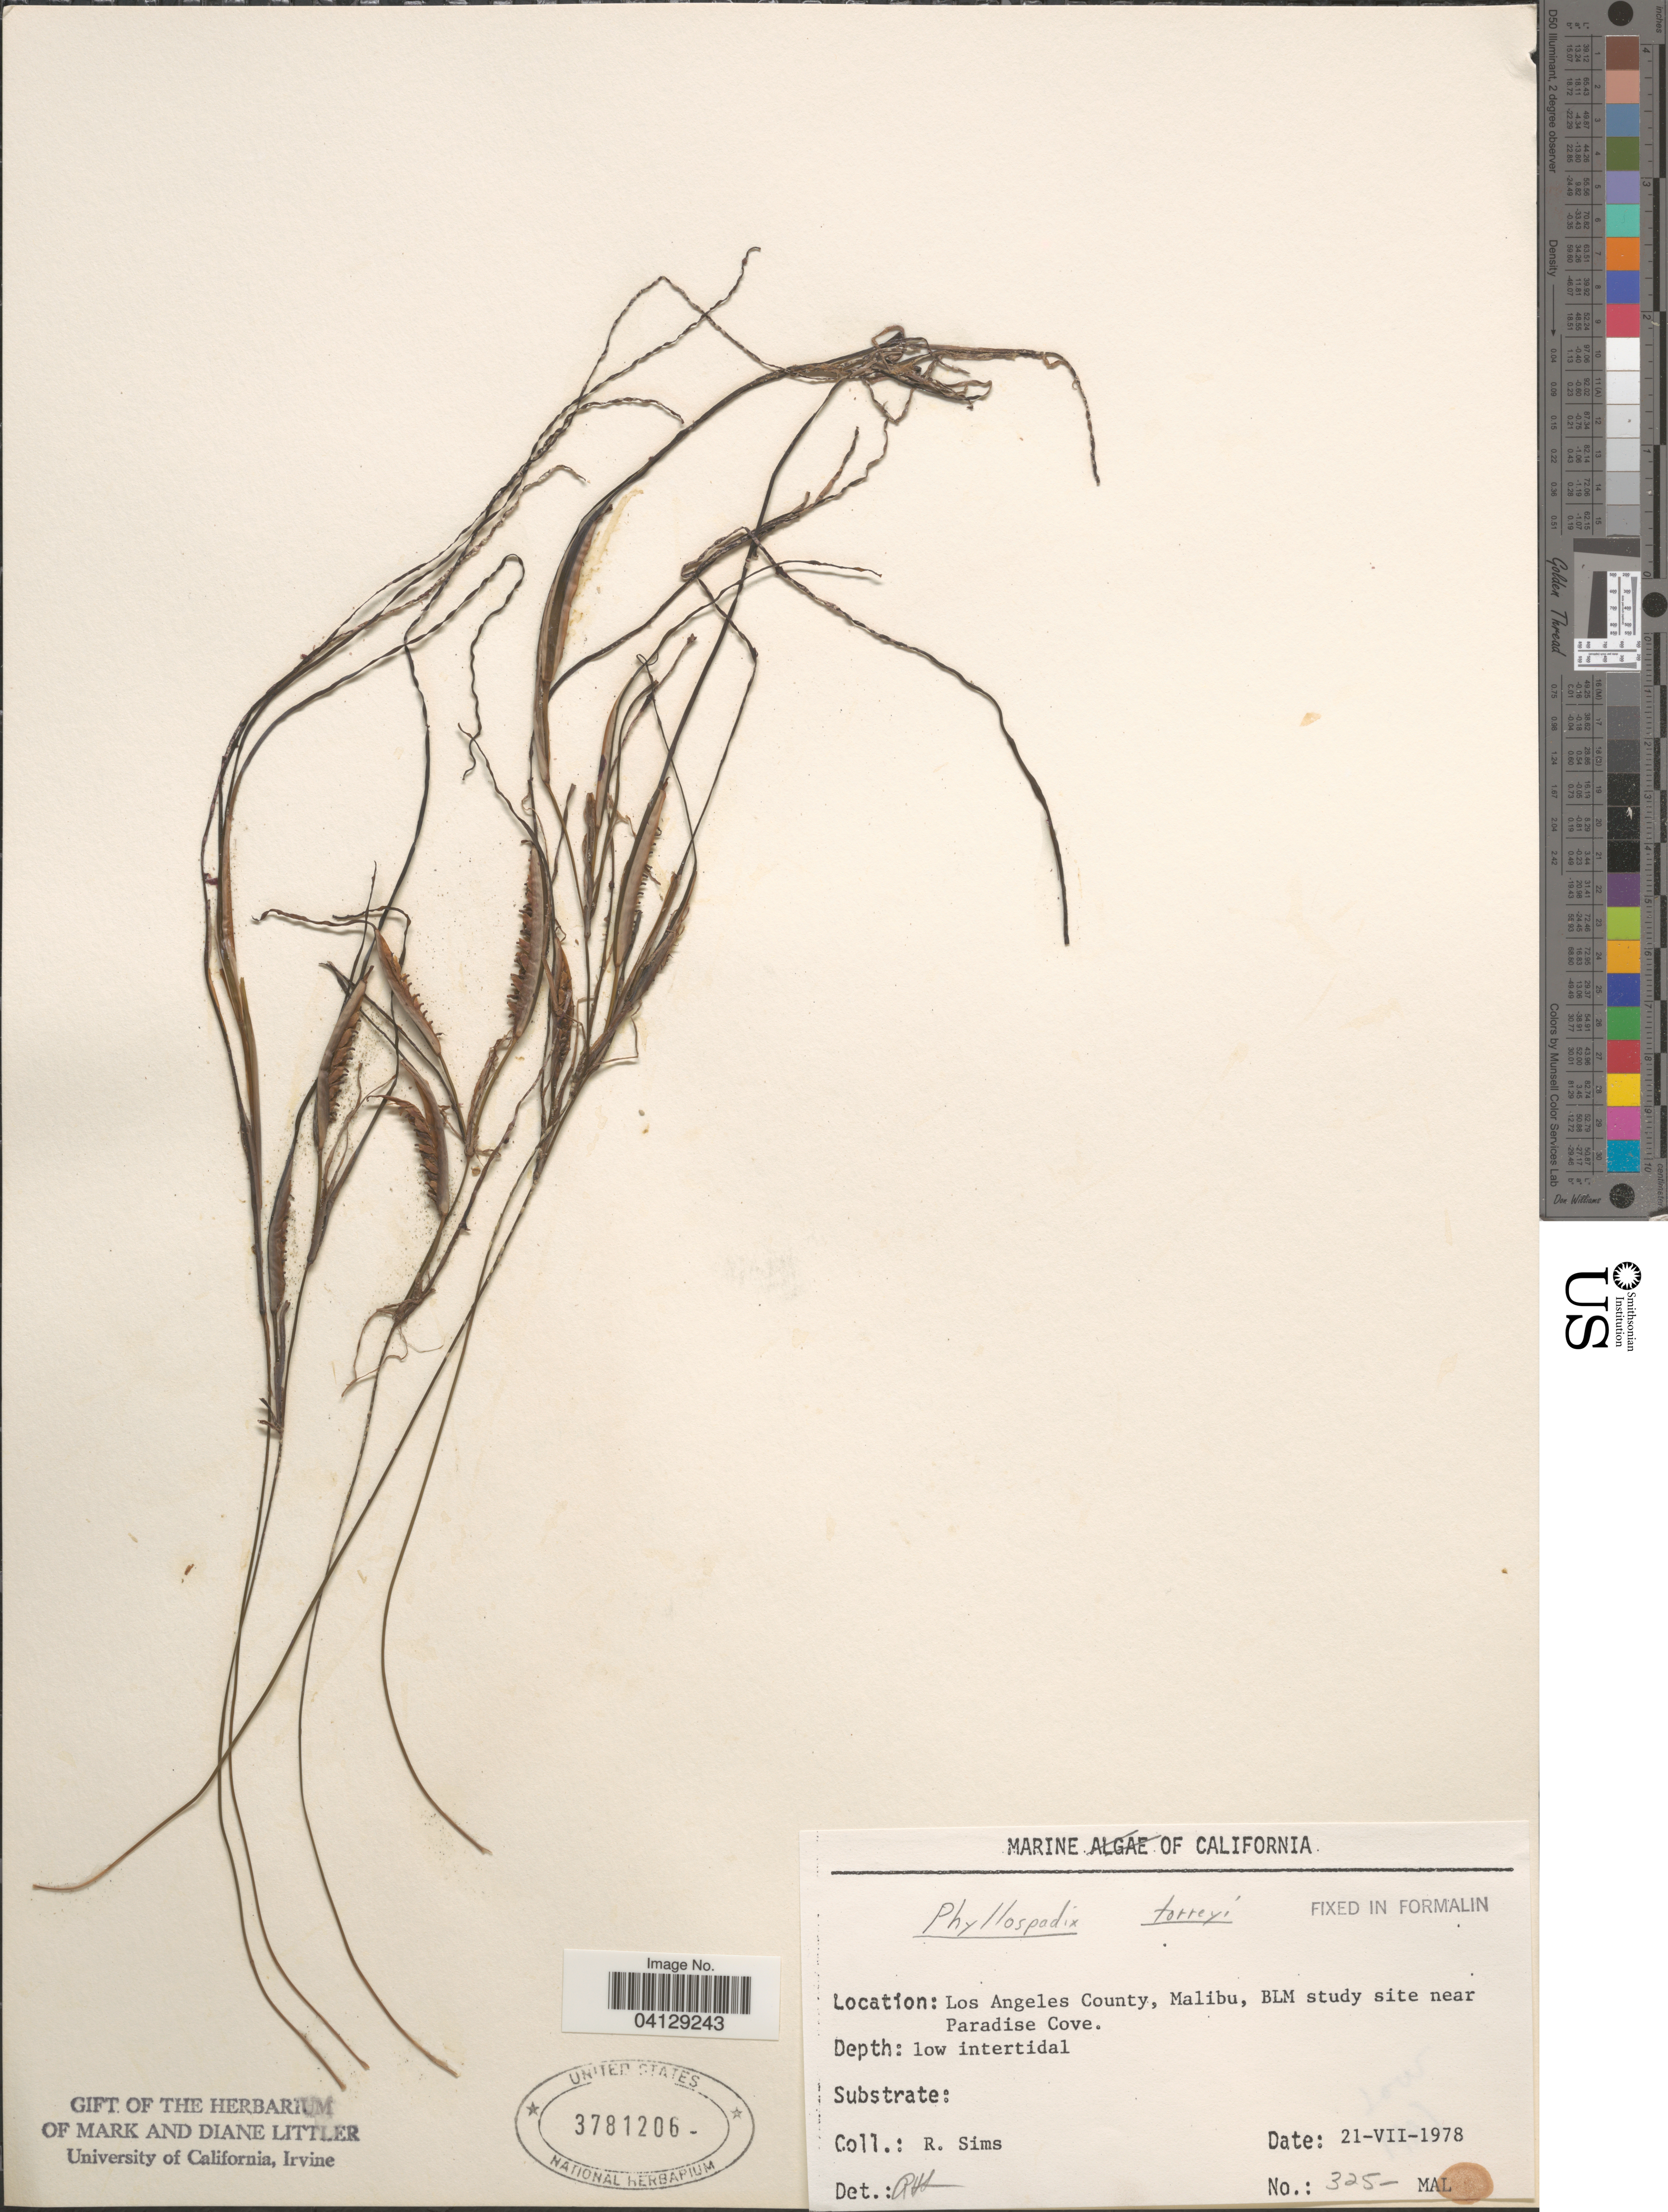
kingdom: Plantae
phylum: Tracheophyta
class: Liliopsida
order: Alismatales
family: Zosteraceae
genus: Phyllospadix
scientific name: Phyllospadix torreyi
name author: S. Watson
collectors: R. Sims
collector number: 325-MAL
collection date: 1978-07-21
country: United States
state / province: California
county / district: Los Angeles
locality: Los Angeles County, Malibu, BLM study site near Paradise Cove.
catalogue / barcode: US 3781206